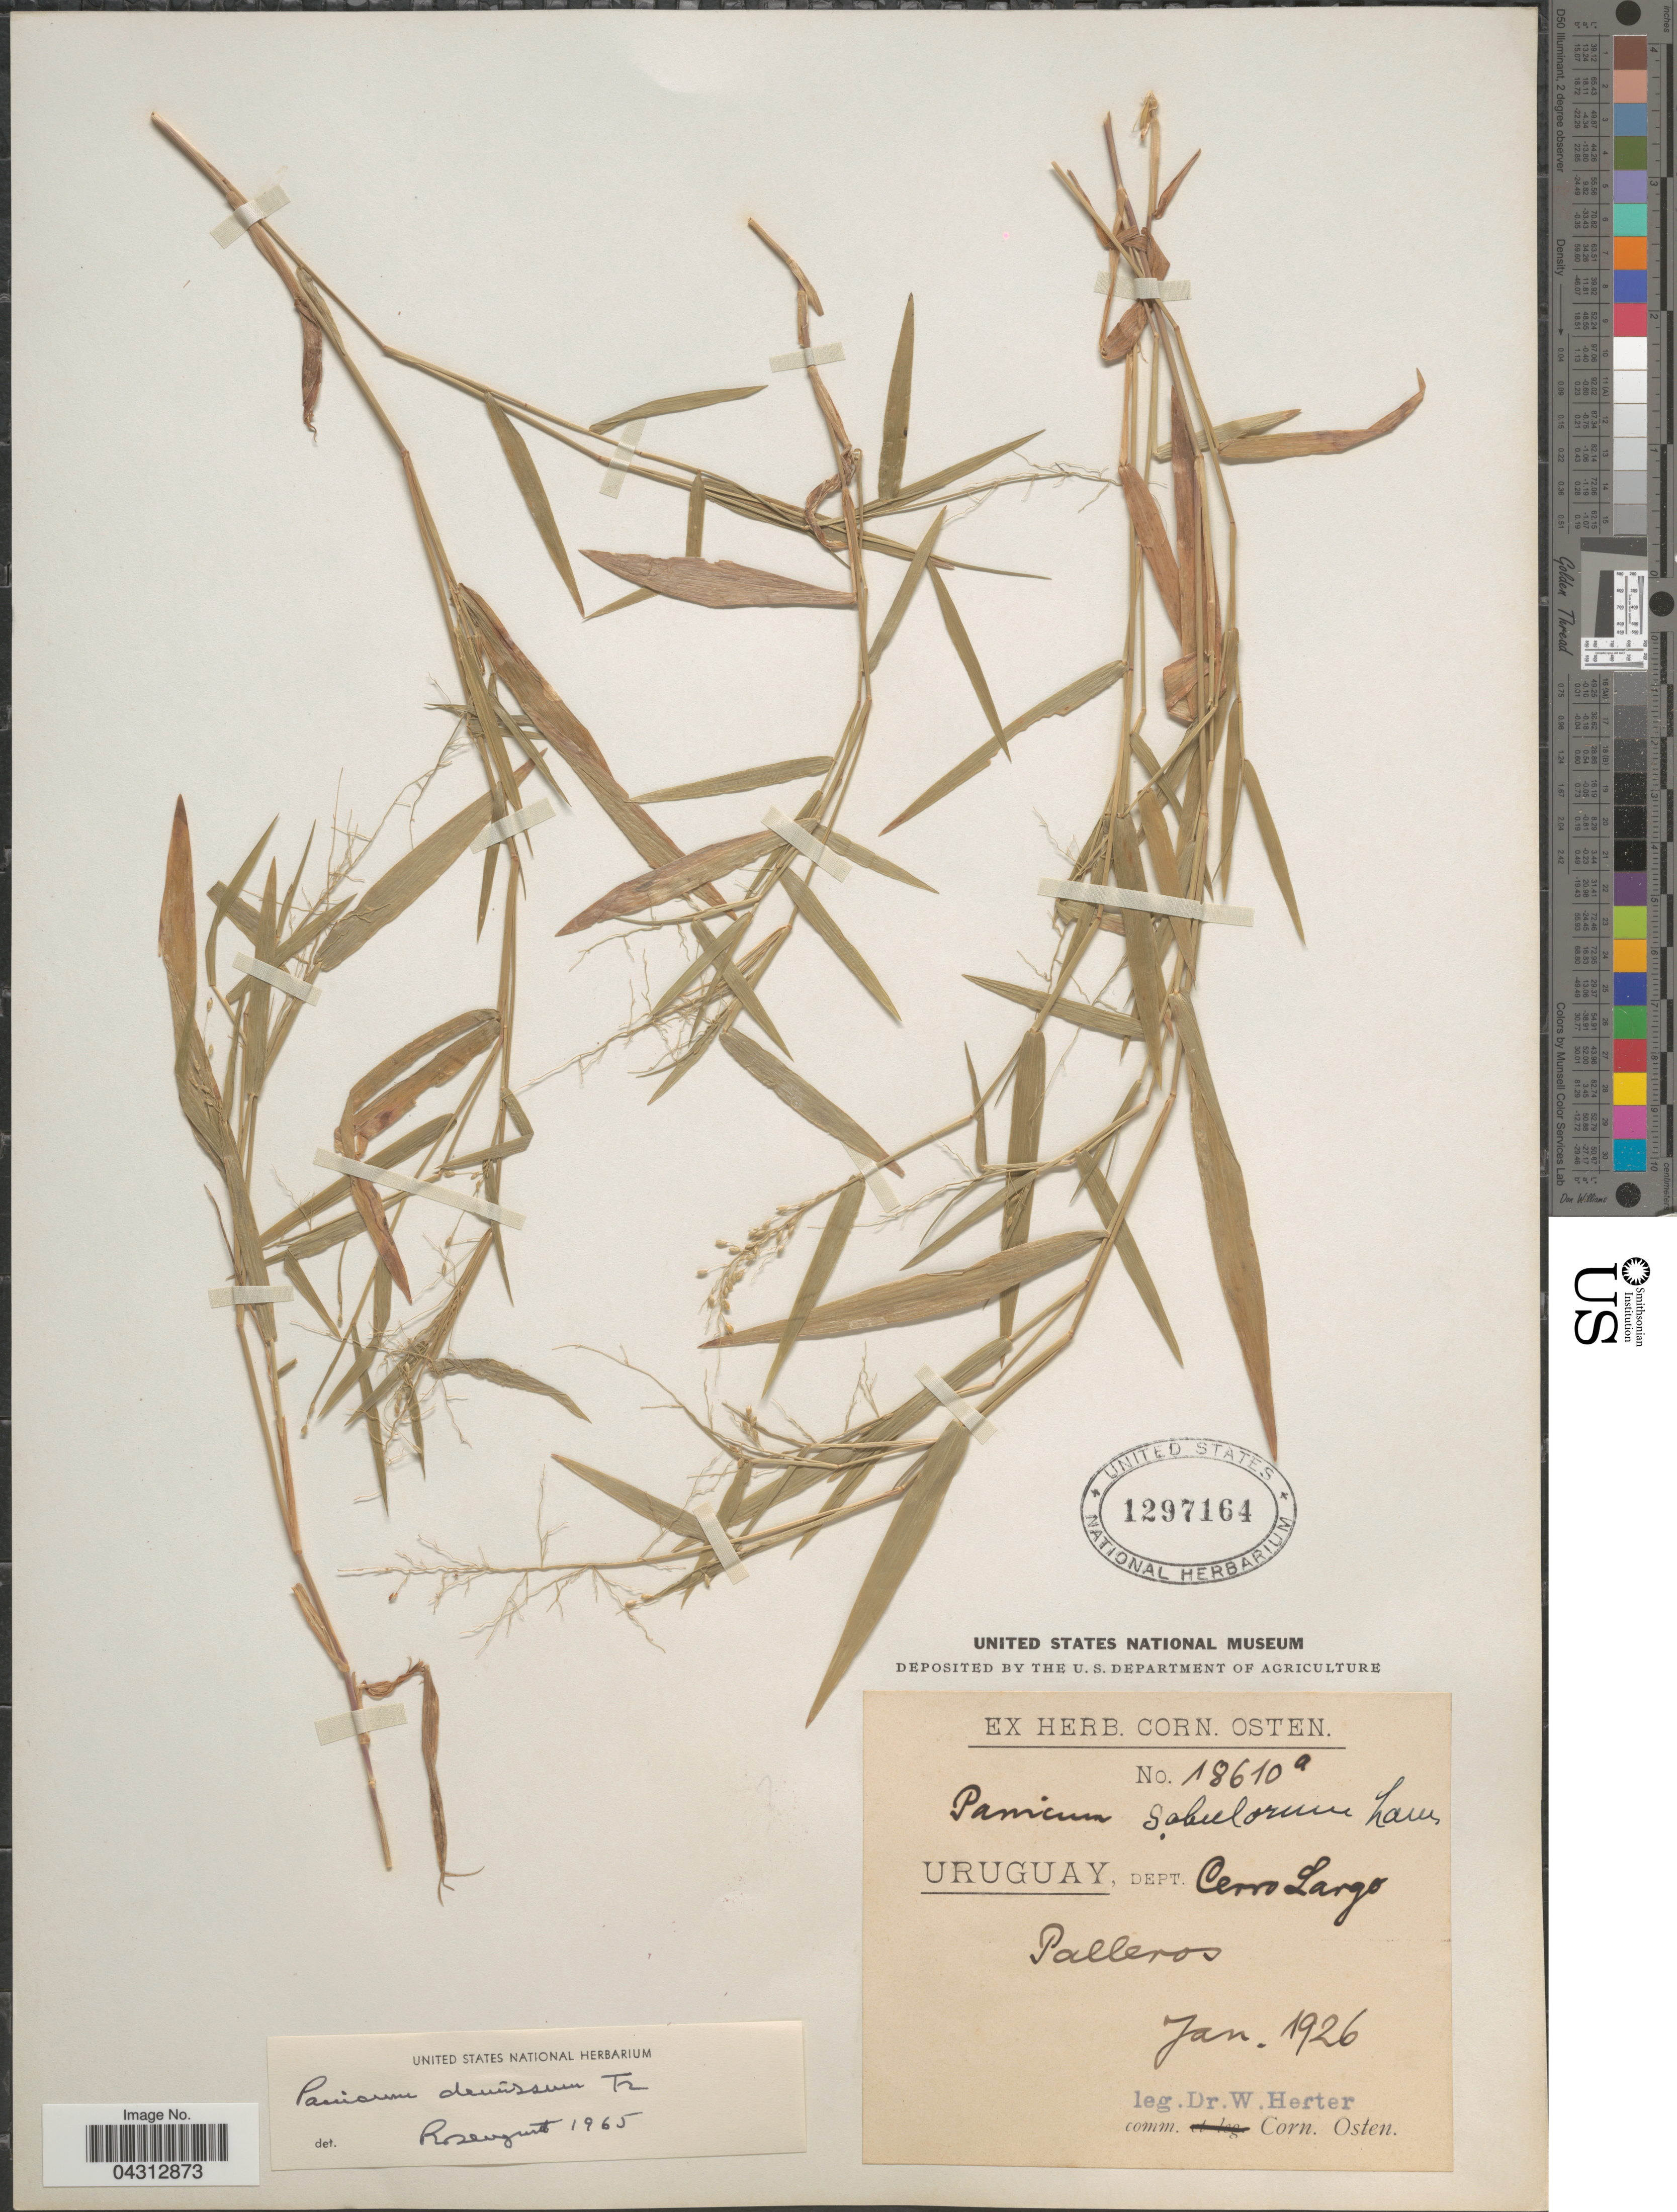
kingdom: Plantae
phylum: Tracheophyta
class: Liliopsida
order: Poales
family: Poaceae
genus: Dichanthelium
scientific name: Dichanthelium sabulorum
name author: (Lam.) Gould & C.A. Clark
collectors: W. G. Herter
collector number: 18610a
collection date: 1926-01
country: Uruguay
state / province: Cerro Largo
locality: Dept. Cerro Largo. Palleros.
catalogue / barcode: US 1297164